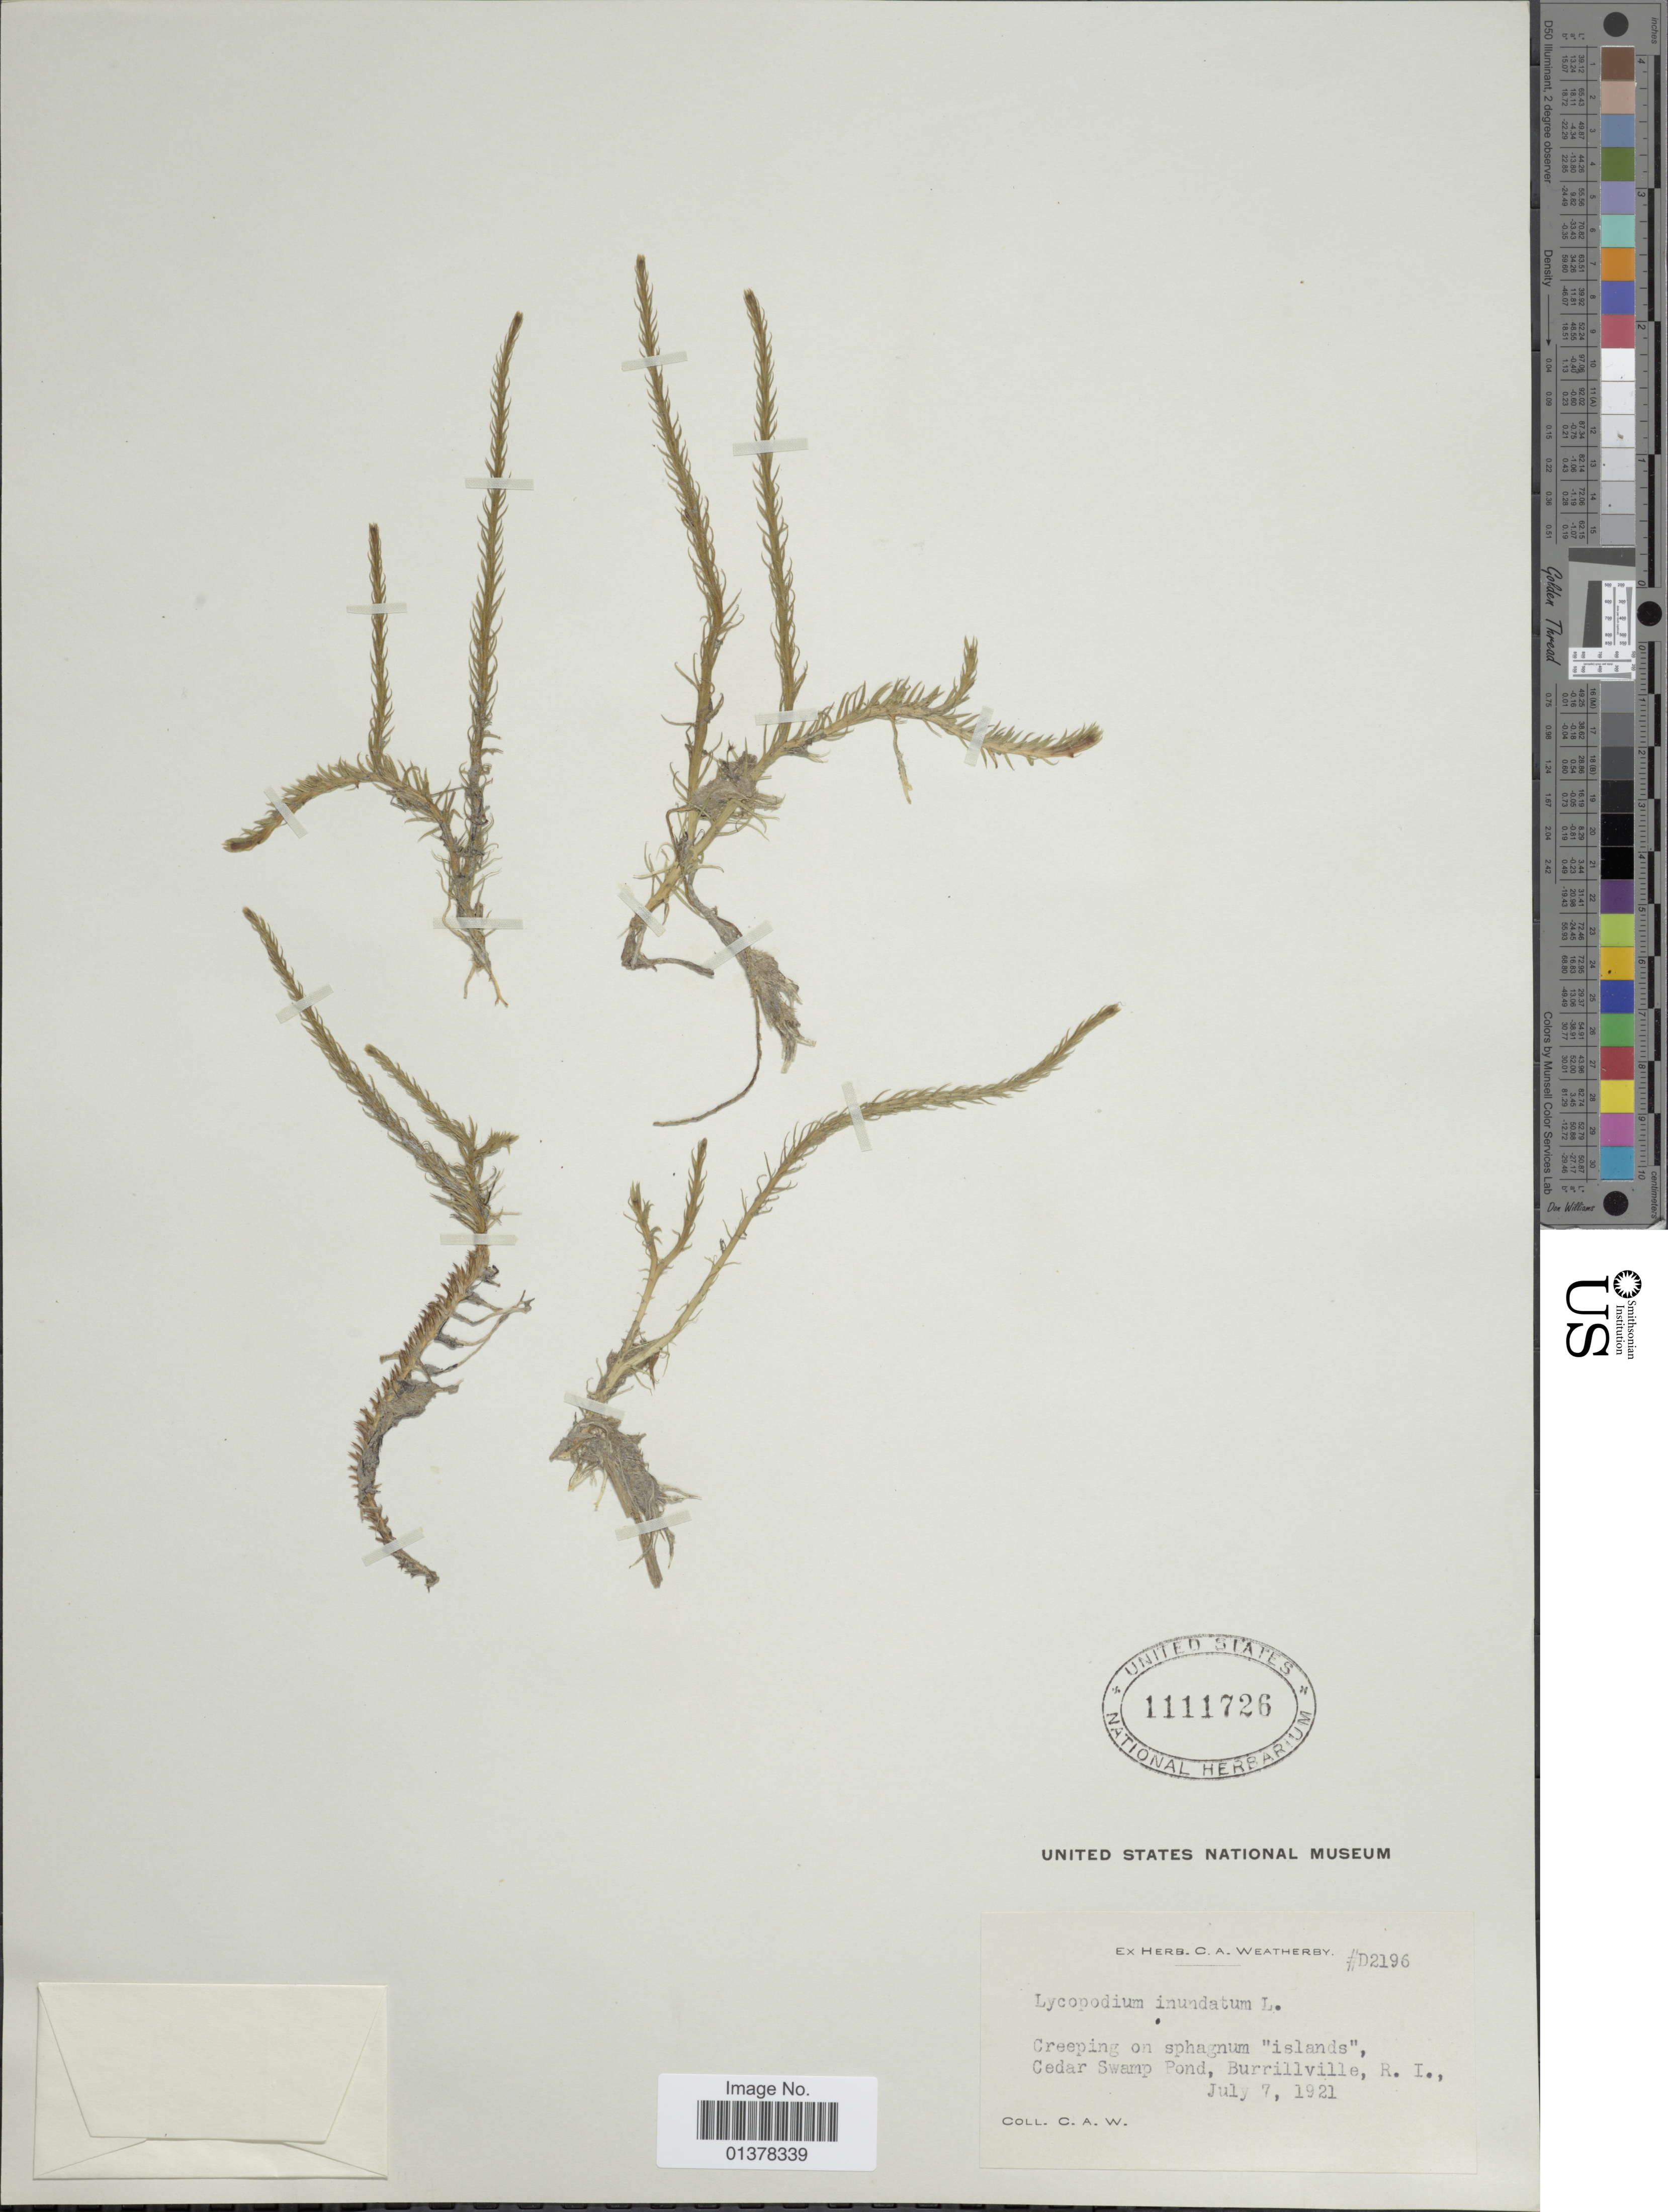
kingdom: Plantae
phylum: Tracheophyta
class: Lycopodiopsida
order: Lycopodiales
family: Lycopodiaceae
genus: Lycopodiella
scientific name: Lycopodiella inundata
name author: (L.) Holub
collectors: C. A. Weatherby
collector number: D2196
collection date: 1921-07-07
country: United States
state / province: Rhode Island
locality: Creeping on sphagnum "islands" Cedar Swamp Pind, Burrillville, R. I.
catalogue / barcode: US 1111726